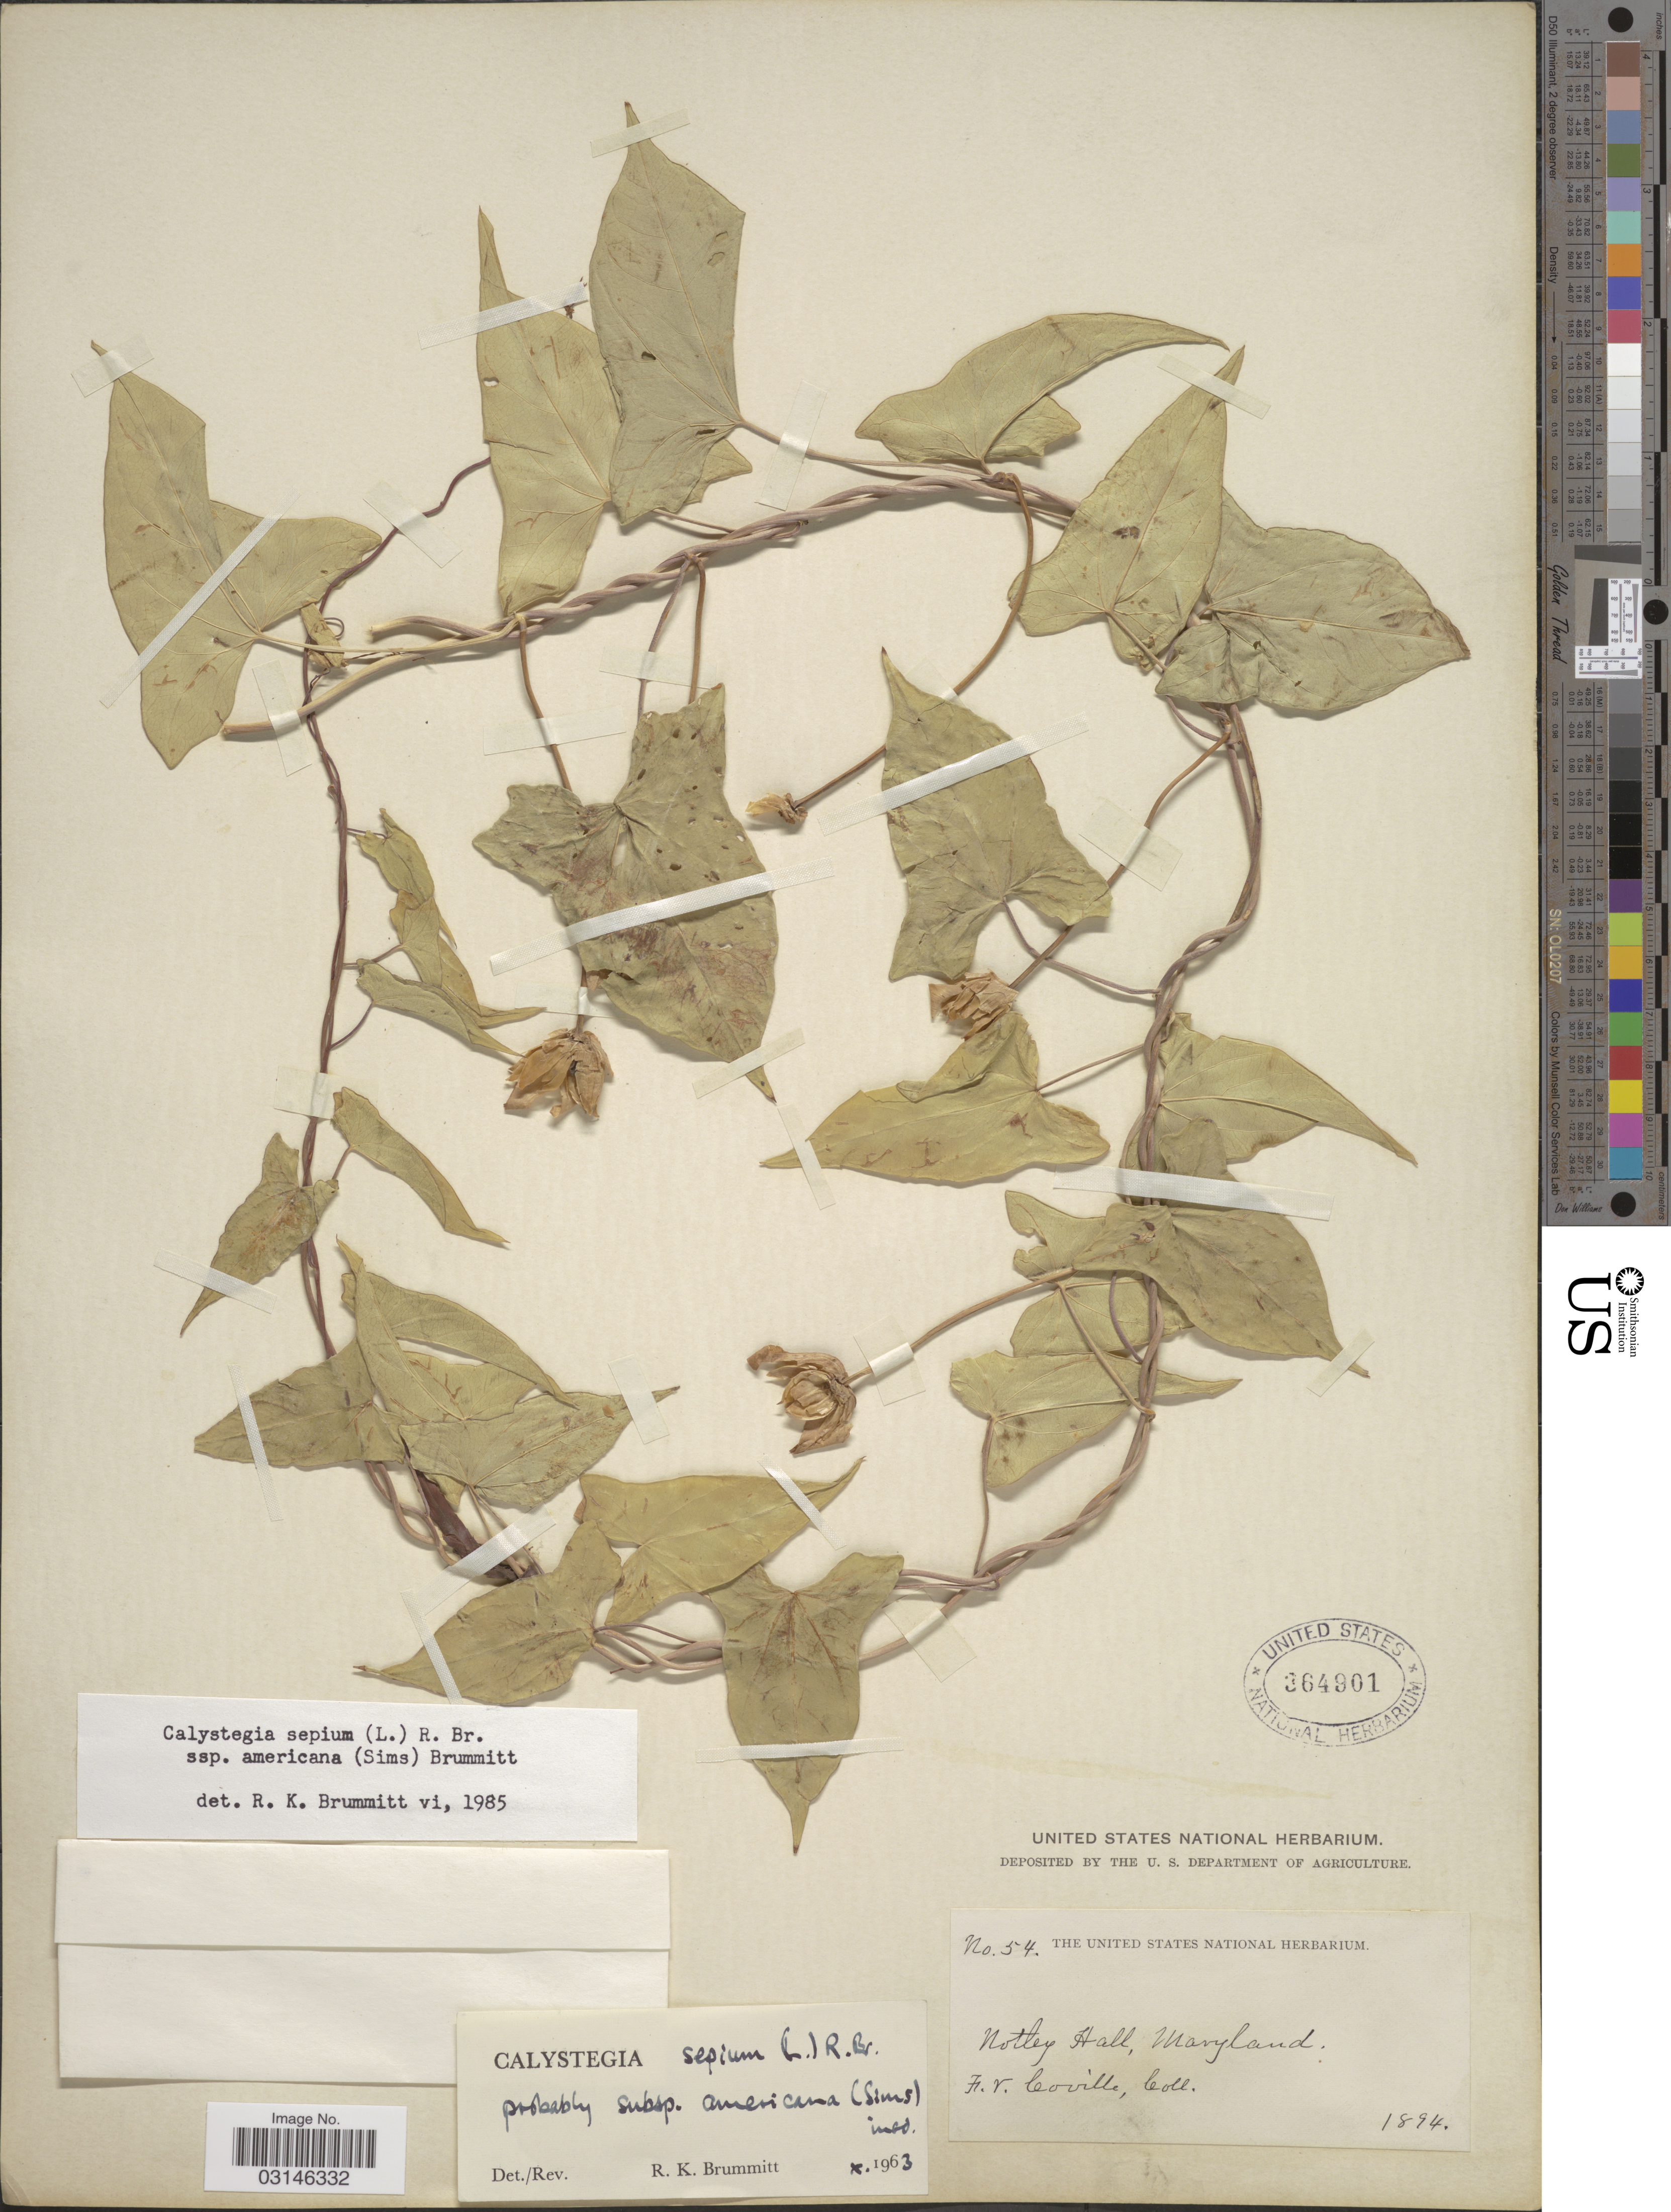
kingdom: Plantae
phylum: Tracheophyta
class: Magnoliopsida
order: Solanales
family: Convolvulaceae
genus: Calystegia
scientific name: Calystegia sepium subsp. americana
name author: (Sims) Brummitt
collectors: F. V. Coville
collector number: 54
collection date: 1894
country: United States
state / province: Maryland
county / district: Prince George's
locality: Notley Hall.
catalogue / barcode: US 364901